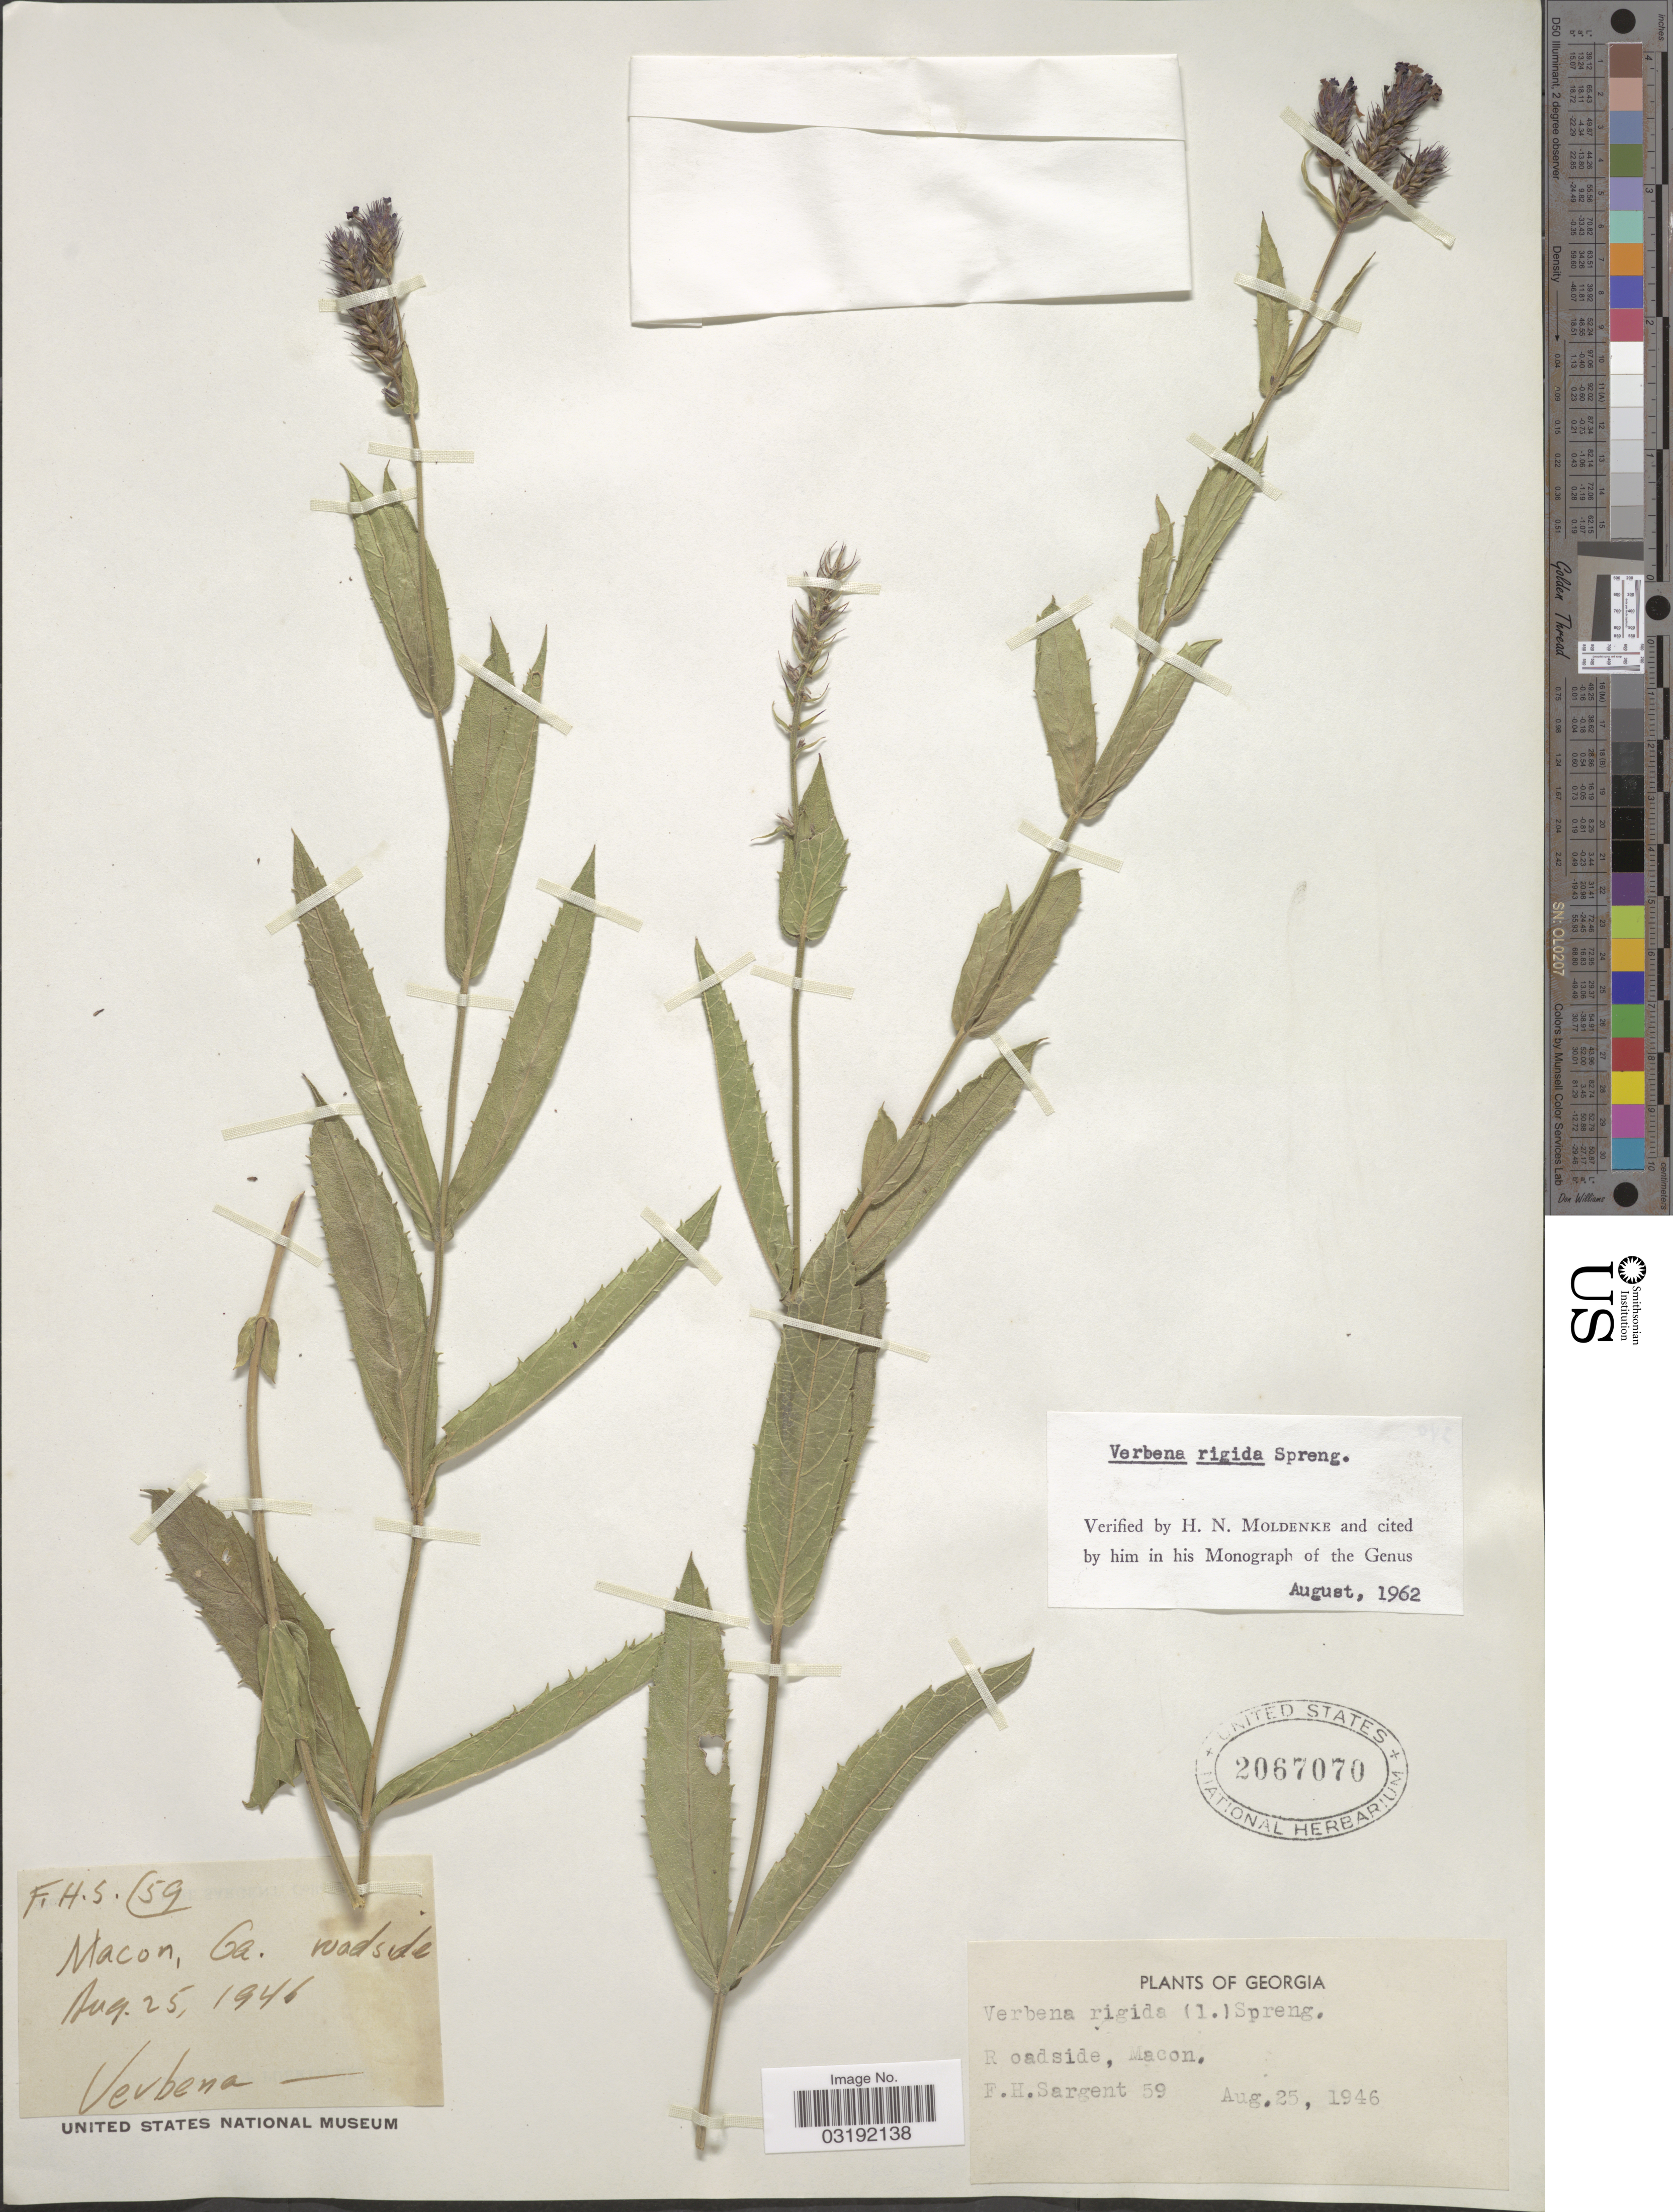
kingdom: Plantae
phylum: Tracheophyta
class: Magnoliopsida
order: Lamiales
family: Verbenaceae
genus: Verbena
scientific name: Verbena rigida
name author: Spreng.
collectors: F. H. Sargent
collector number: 59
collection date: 1946-08-25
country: United States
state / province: Georgia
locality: Macon, roadside.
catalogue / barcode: US 2067070